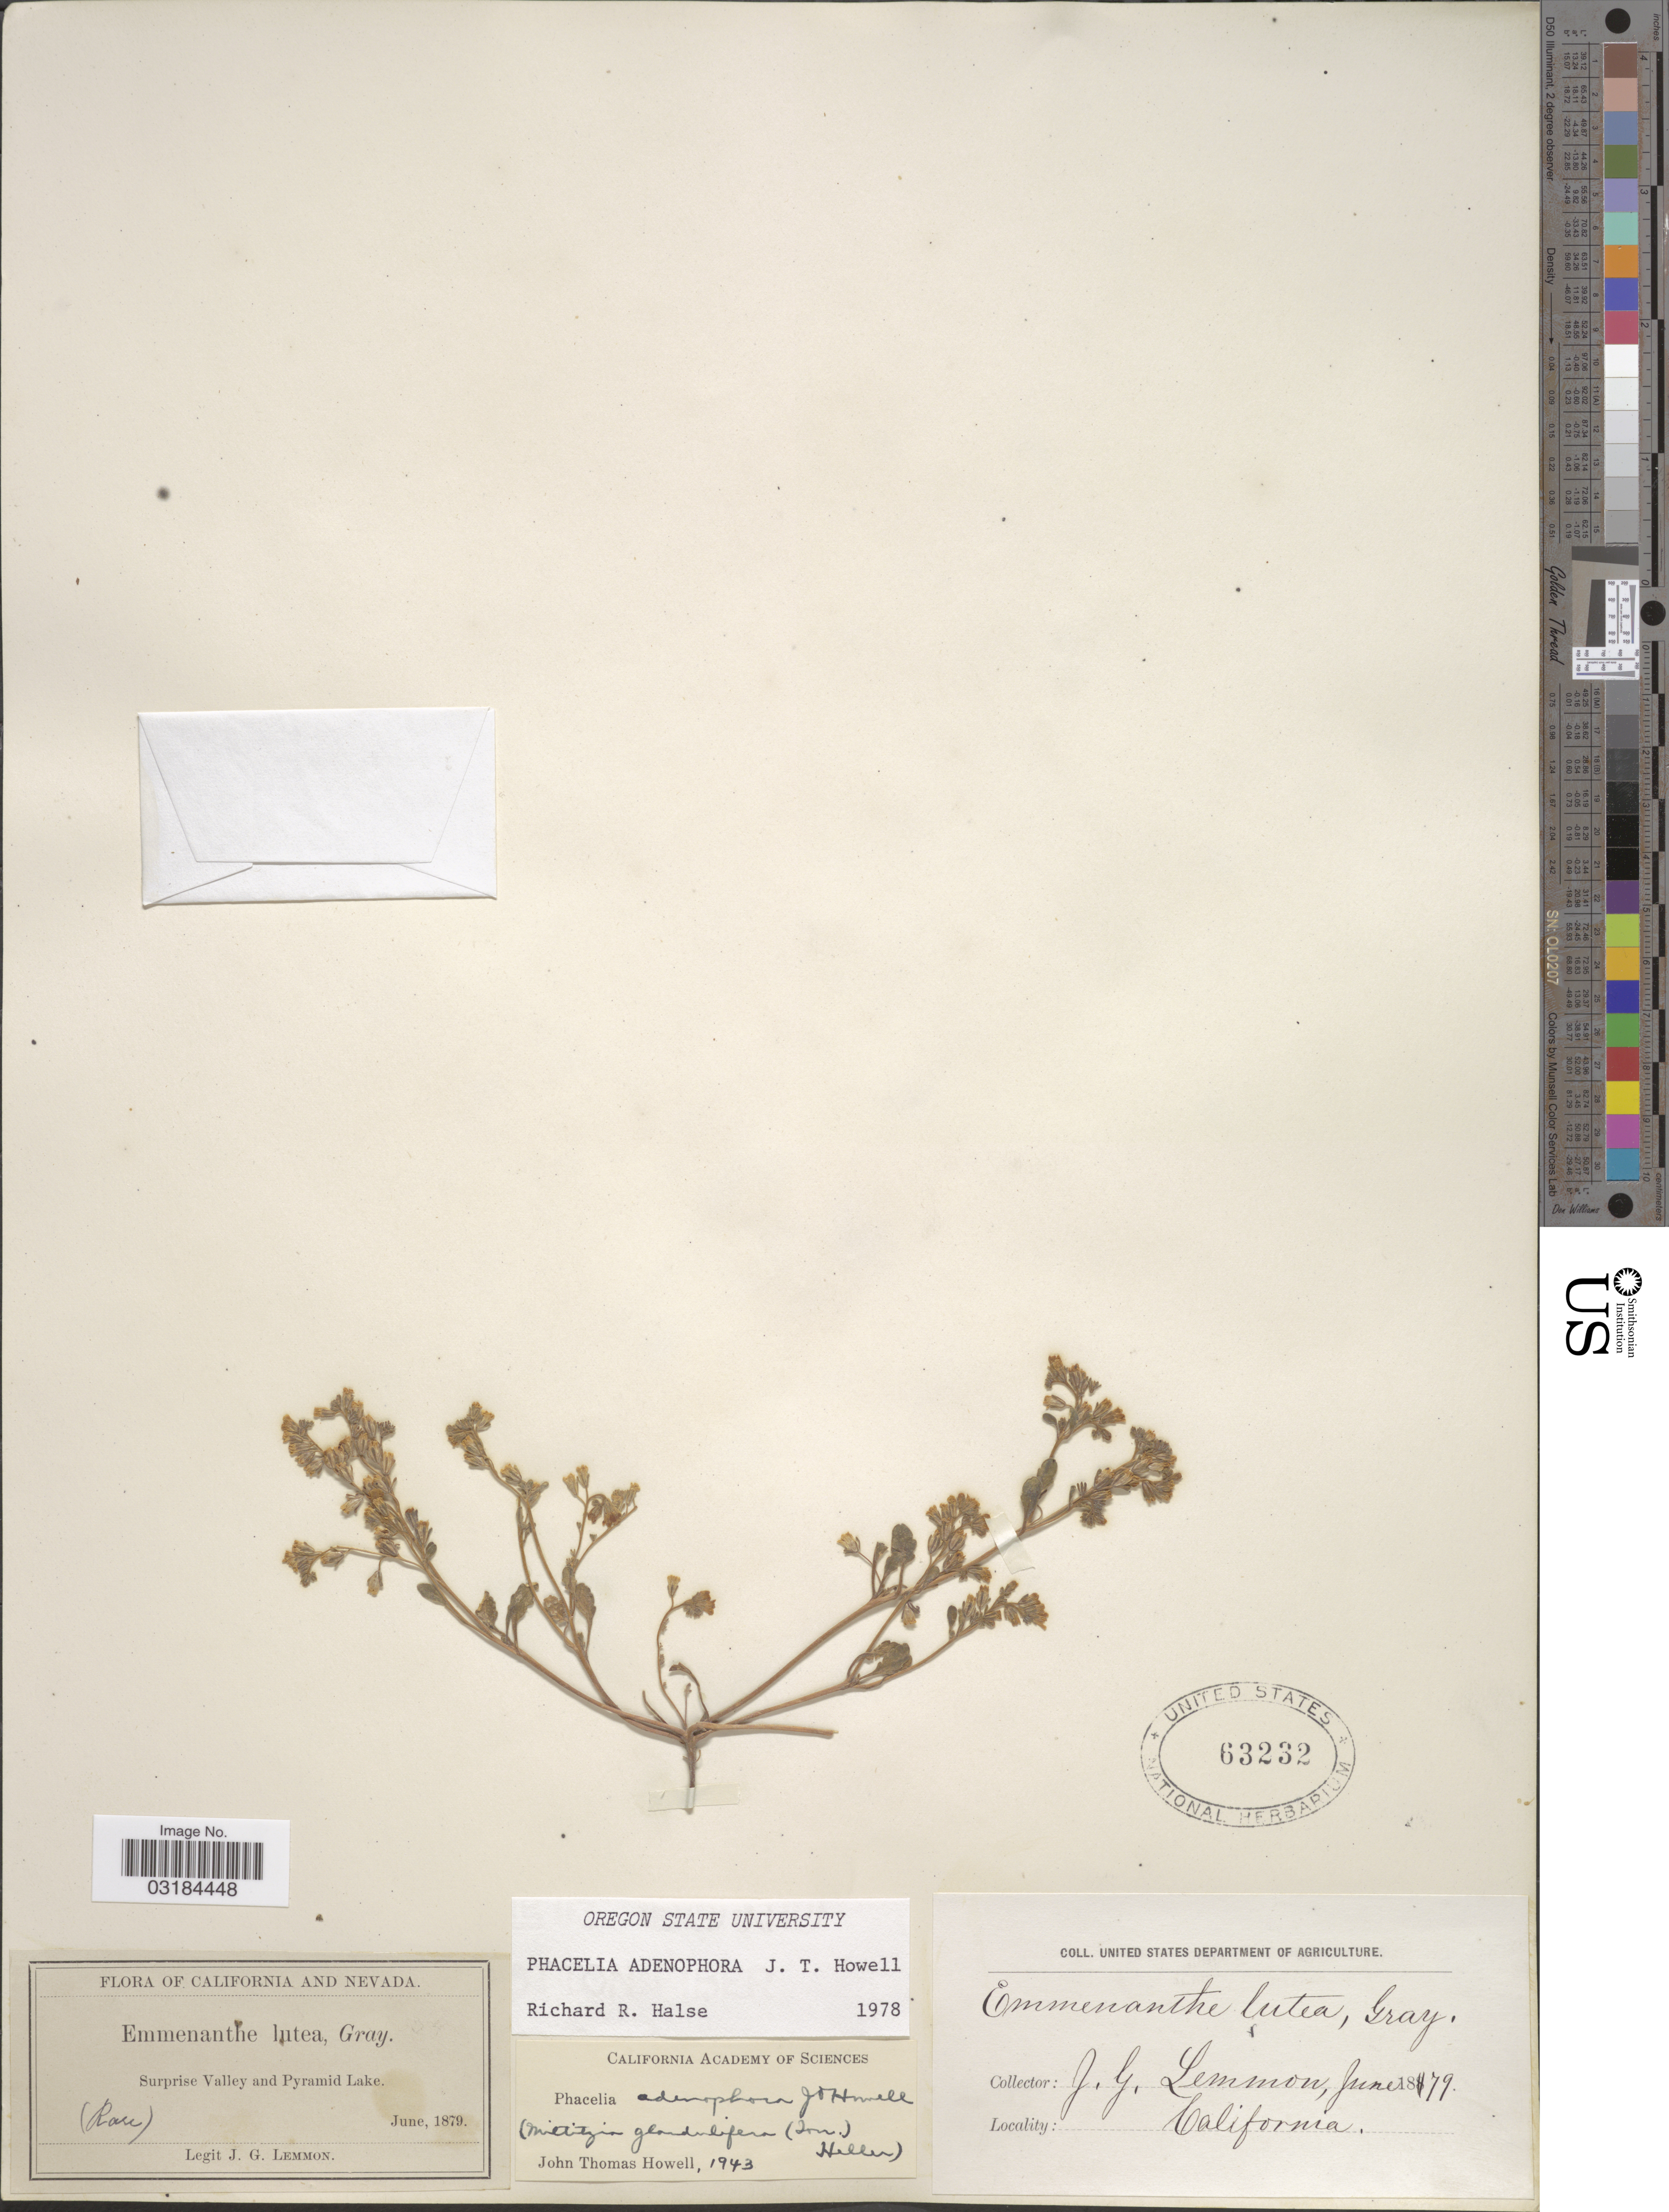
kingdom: Plantae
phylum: Tracheophyta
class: Magnoliopsida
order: Boraginales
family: Hydrophyllaceae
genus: Phacelia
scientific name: Phacelia adenophora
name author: J.T. Howell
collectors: J. Lemmon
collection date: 1879-06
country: United States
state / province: California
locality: Surprise Valley and Pyramid Lake.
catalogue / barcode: US 63232